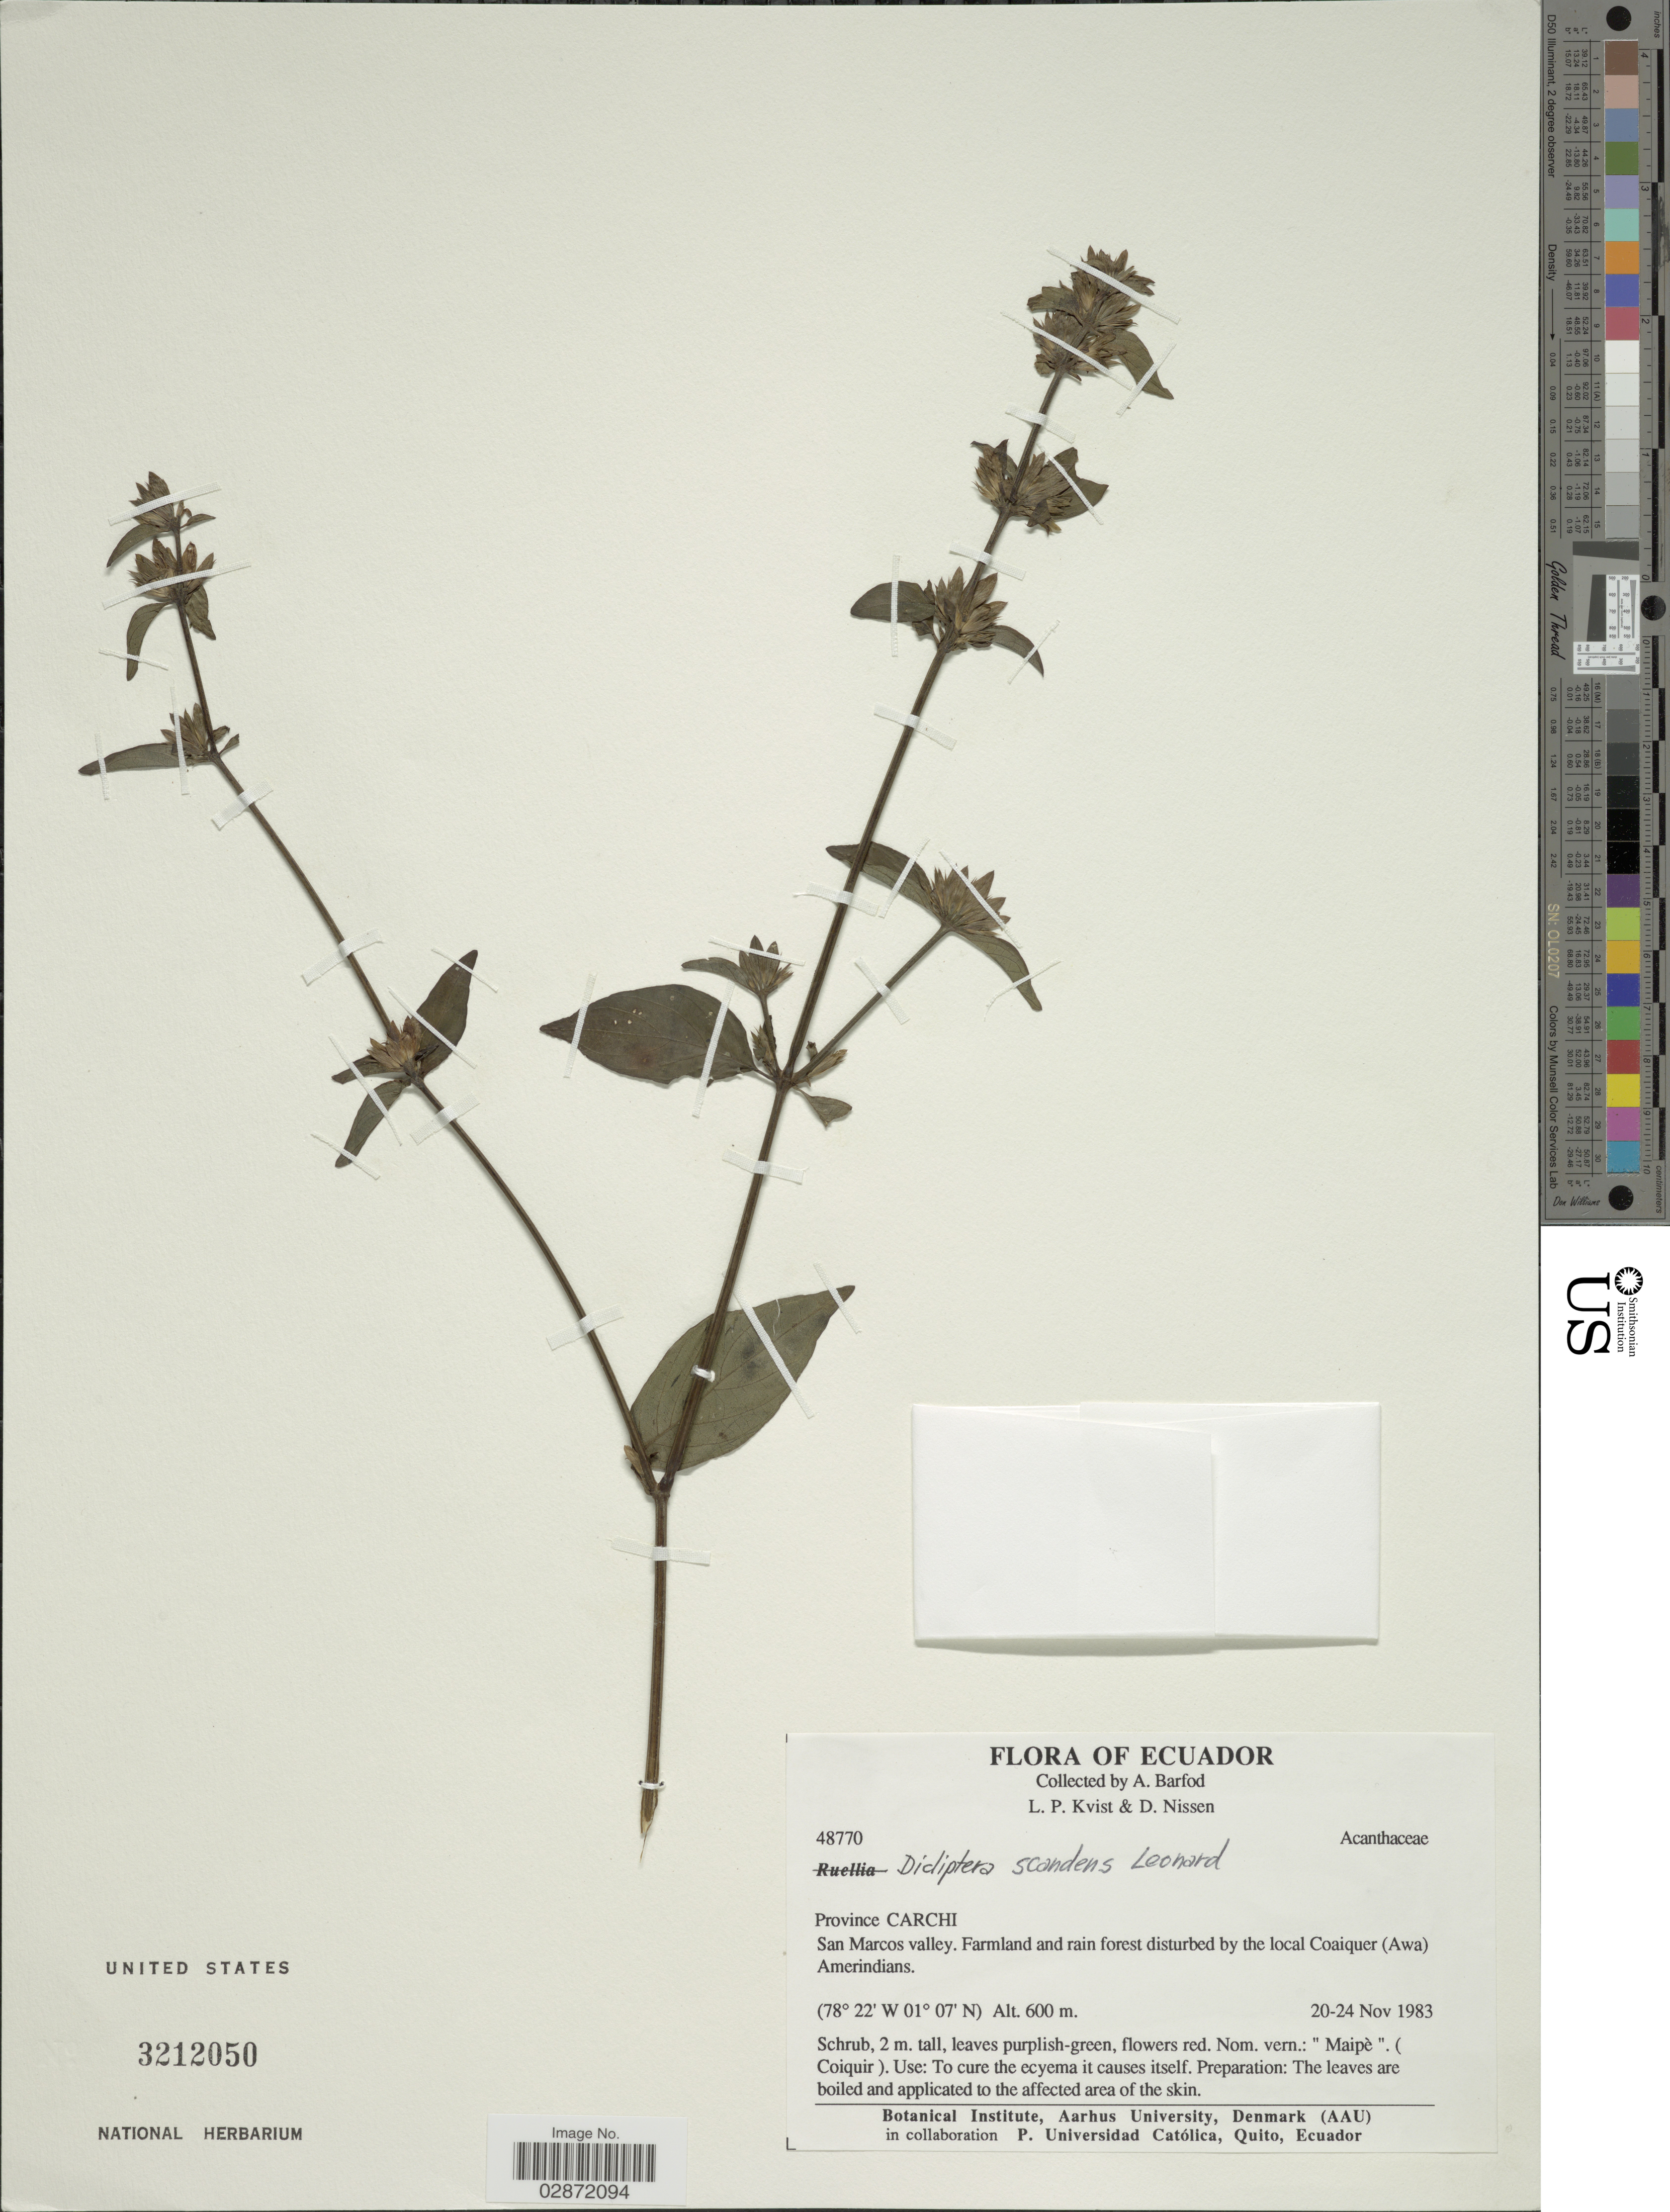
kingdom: Plantae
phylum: Tracheophyta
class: Magnoliopsida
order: Lamiales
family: Acanthaceae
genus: Dicliptera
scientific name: Dicliptera scandens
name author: Leonard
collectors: A. Barfod, L. P. Kvist & D. Nissen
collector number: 48770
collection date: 1983-11-20/1983-11-24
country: Ecuador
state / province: Carchi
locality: Prov. Carchi. San Marcos valley. Farmland and rain forest disturbed by the local Coaiquer (Awa) Amerindians.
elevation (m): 600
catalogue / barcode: US 3212050